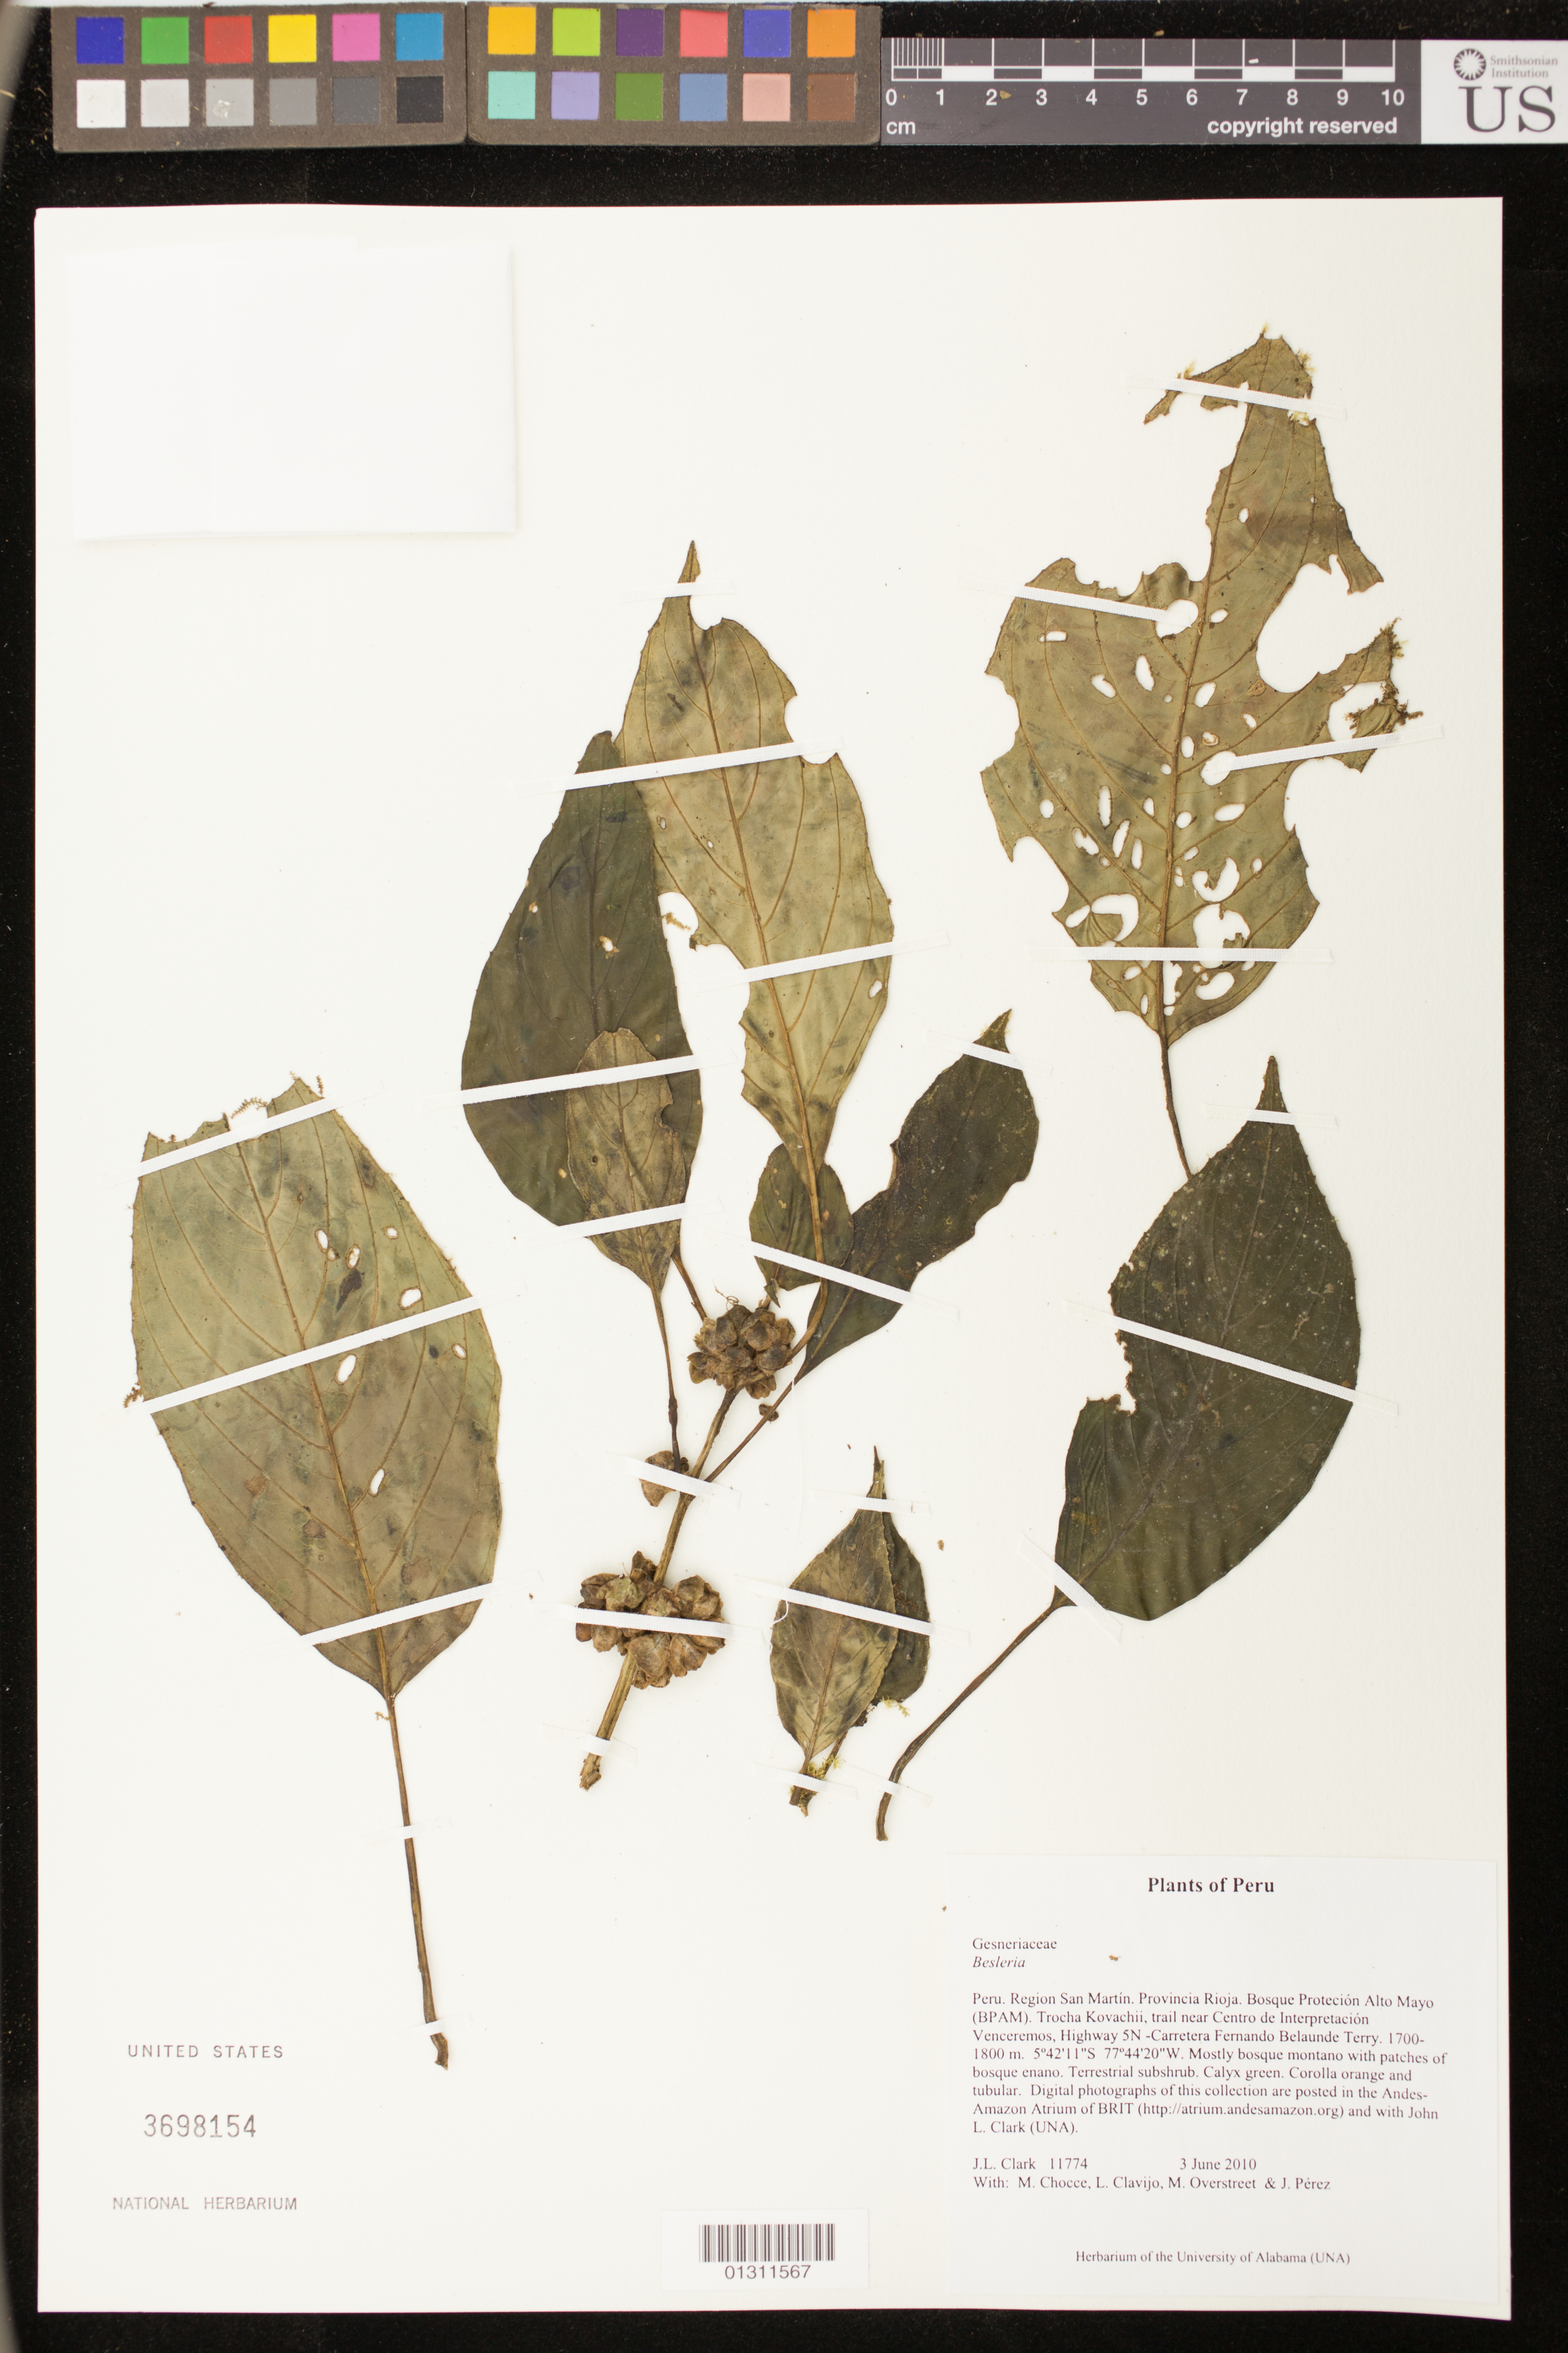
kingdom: Plantae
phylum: Tracheophyta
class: Magnoliopsida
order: Lamiales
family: Gesneriaceae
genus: Besleria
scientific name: Besleria sp.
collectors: J. L. Clark, M. Chocce, L. Clavijo, M. Overstreet & J. Perez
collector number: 11774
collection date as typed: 03 Jun 2010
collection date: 2010-06-03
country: Peru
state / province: San Martín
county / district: Rioja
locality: Region San Martin, Bosque Protecion Alto Mayo (BPAM). Trocha Kovachii, trail near Centro de Interpretacion Venceremos, Highway 5N-Carretera Fernando Belaunde Terry.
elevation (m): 1700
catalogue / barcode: US 3698154